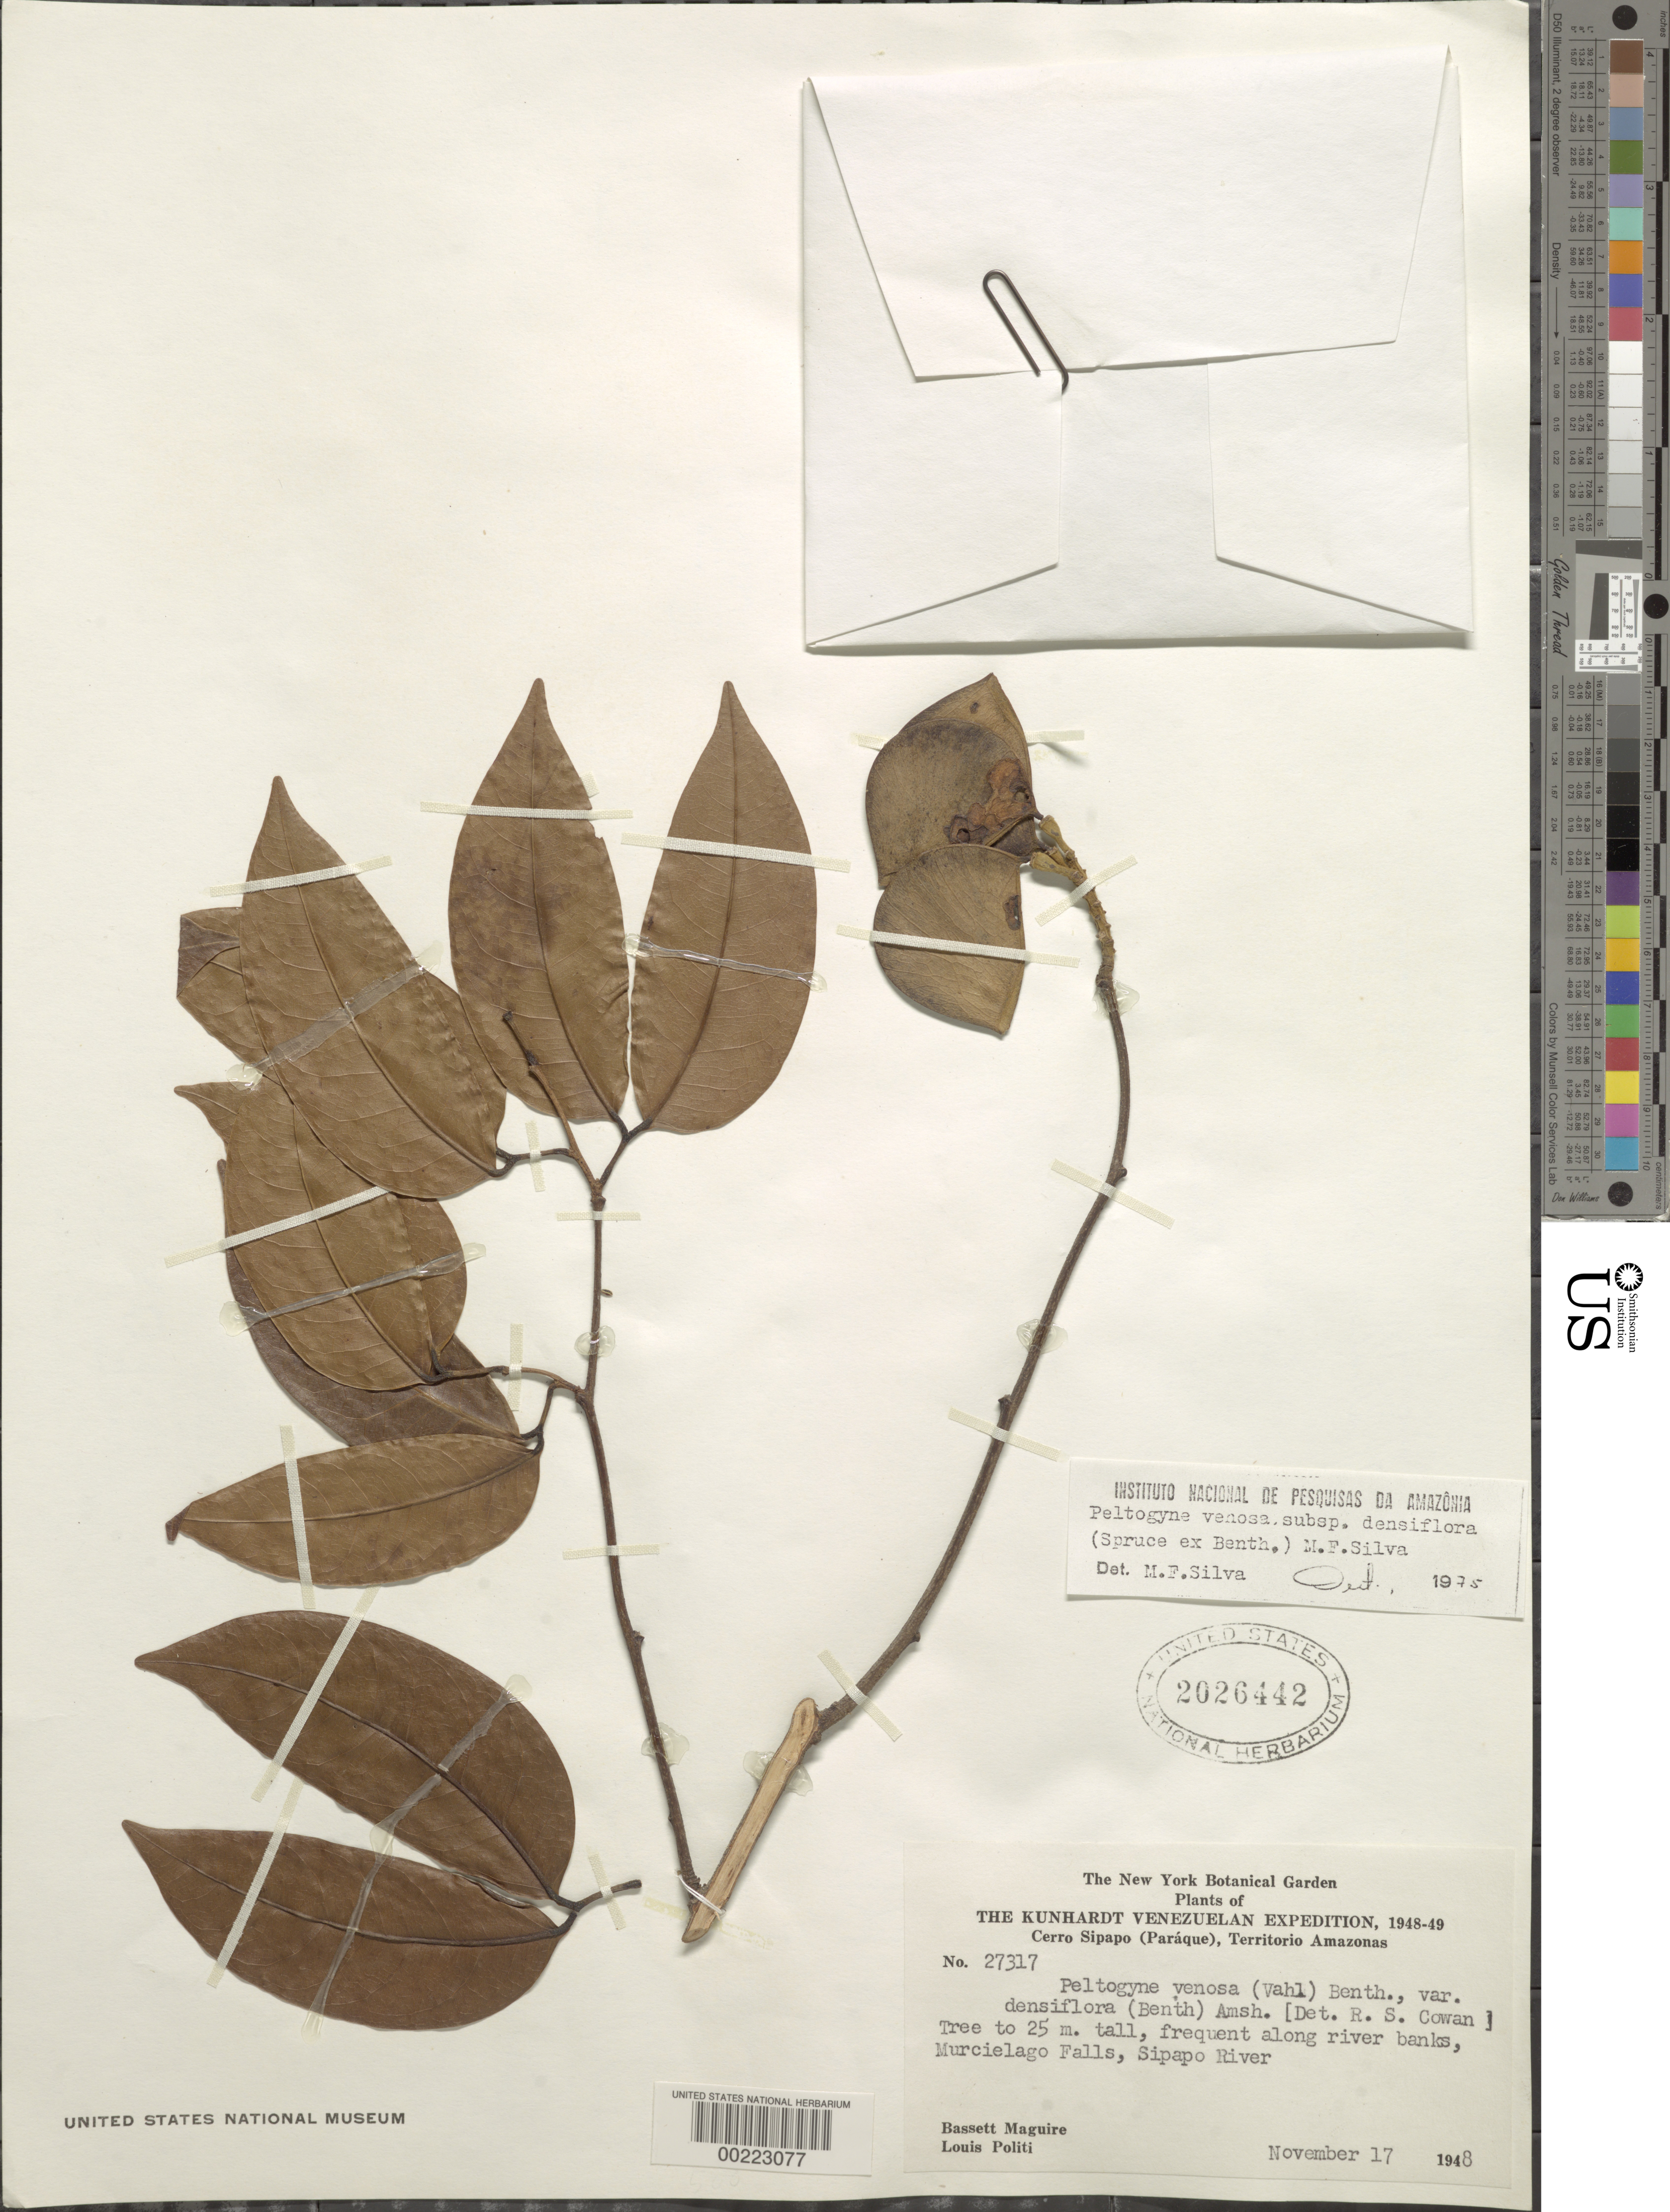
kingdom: Plantae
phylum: Tracheophyta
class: Magnoliopsida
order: Fabales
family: Fabaceae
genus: Peltogyne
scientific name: Peltogyne venosa subsp. densiflora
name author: (Spruce ex Benth.) M.F. Silva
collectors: B. Maguire & L. Politi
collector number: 27317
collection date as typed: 17 Nov 1948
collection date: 1948-11-17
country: Venezuela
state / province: Amazonas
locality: Murcielago falls, sipapo river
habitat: Along river banks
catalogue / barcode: US 2026442